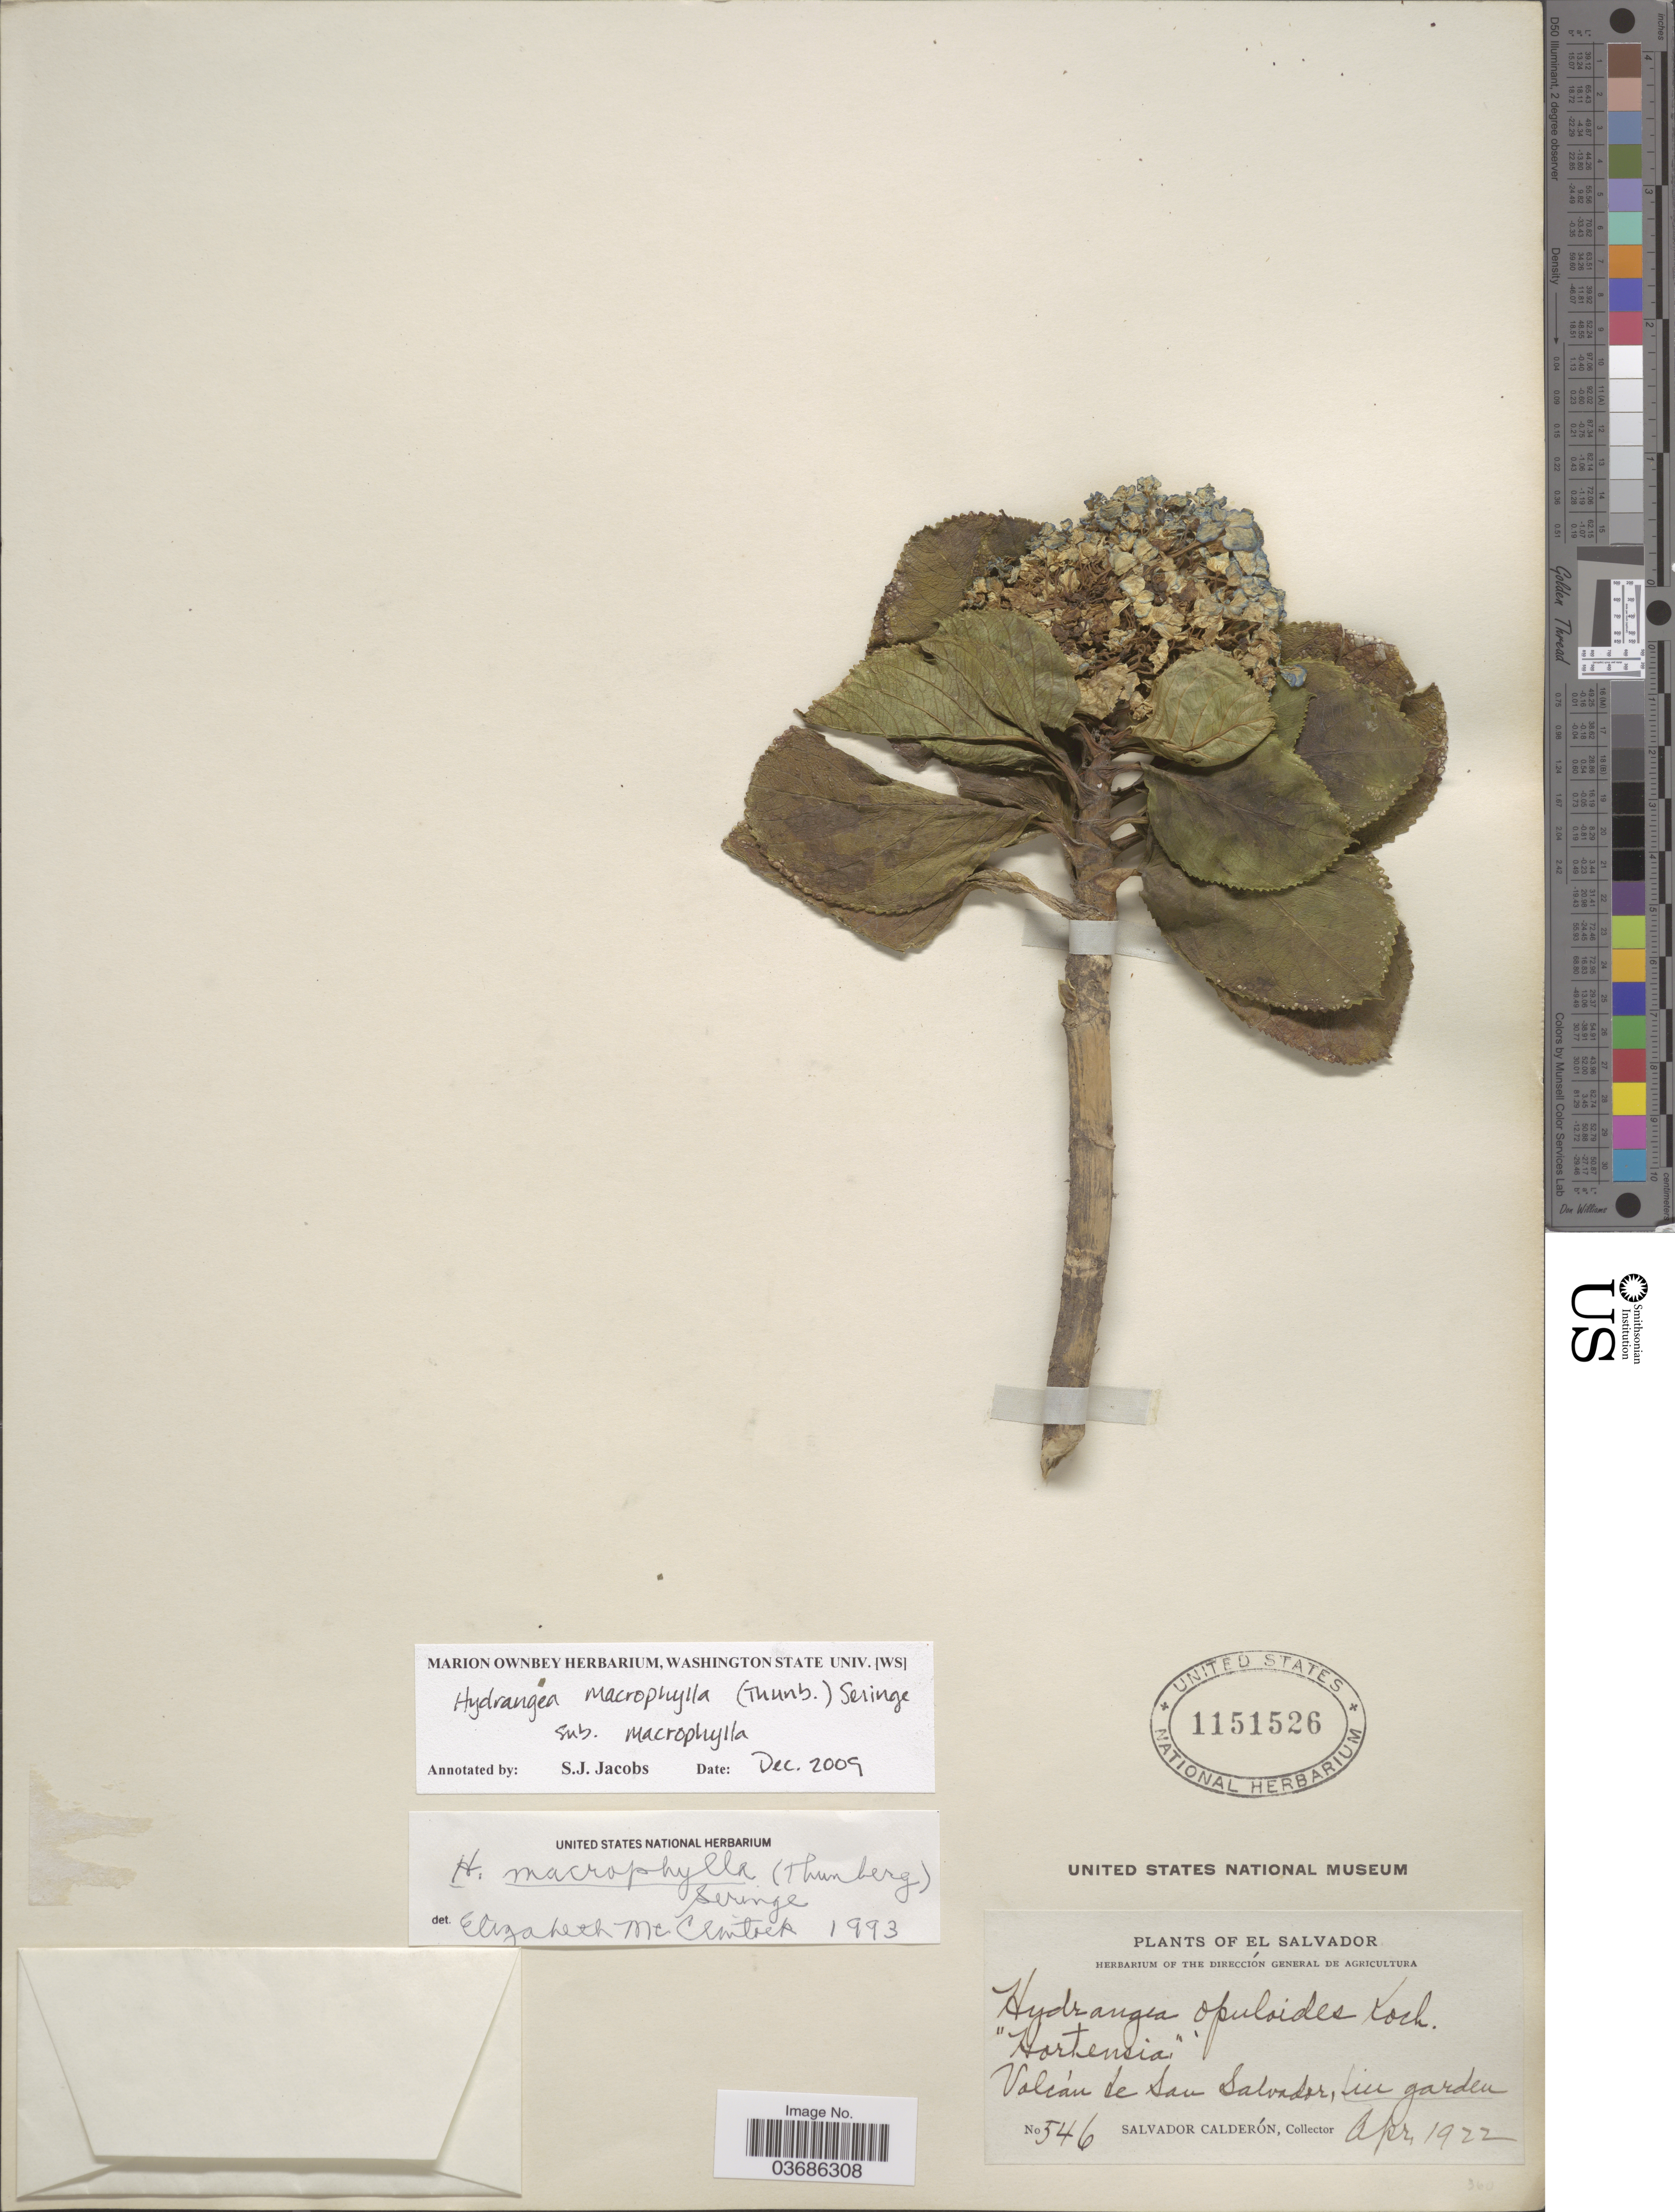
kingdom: Plantae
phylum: Tracheophyta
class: Magnoliopsida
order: Cornales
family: Hydrangeaceae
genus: Hydrangea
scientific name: Hydrangea macrophylla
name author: (Thunb.) Ser.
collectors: S. Calderón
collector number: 546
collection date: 1922-04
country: El Salvador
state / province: San Salvador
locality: Volcán de San Salvador, in garden.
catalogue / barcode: US 1151526